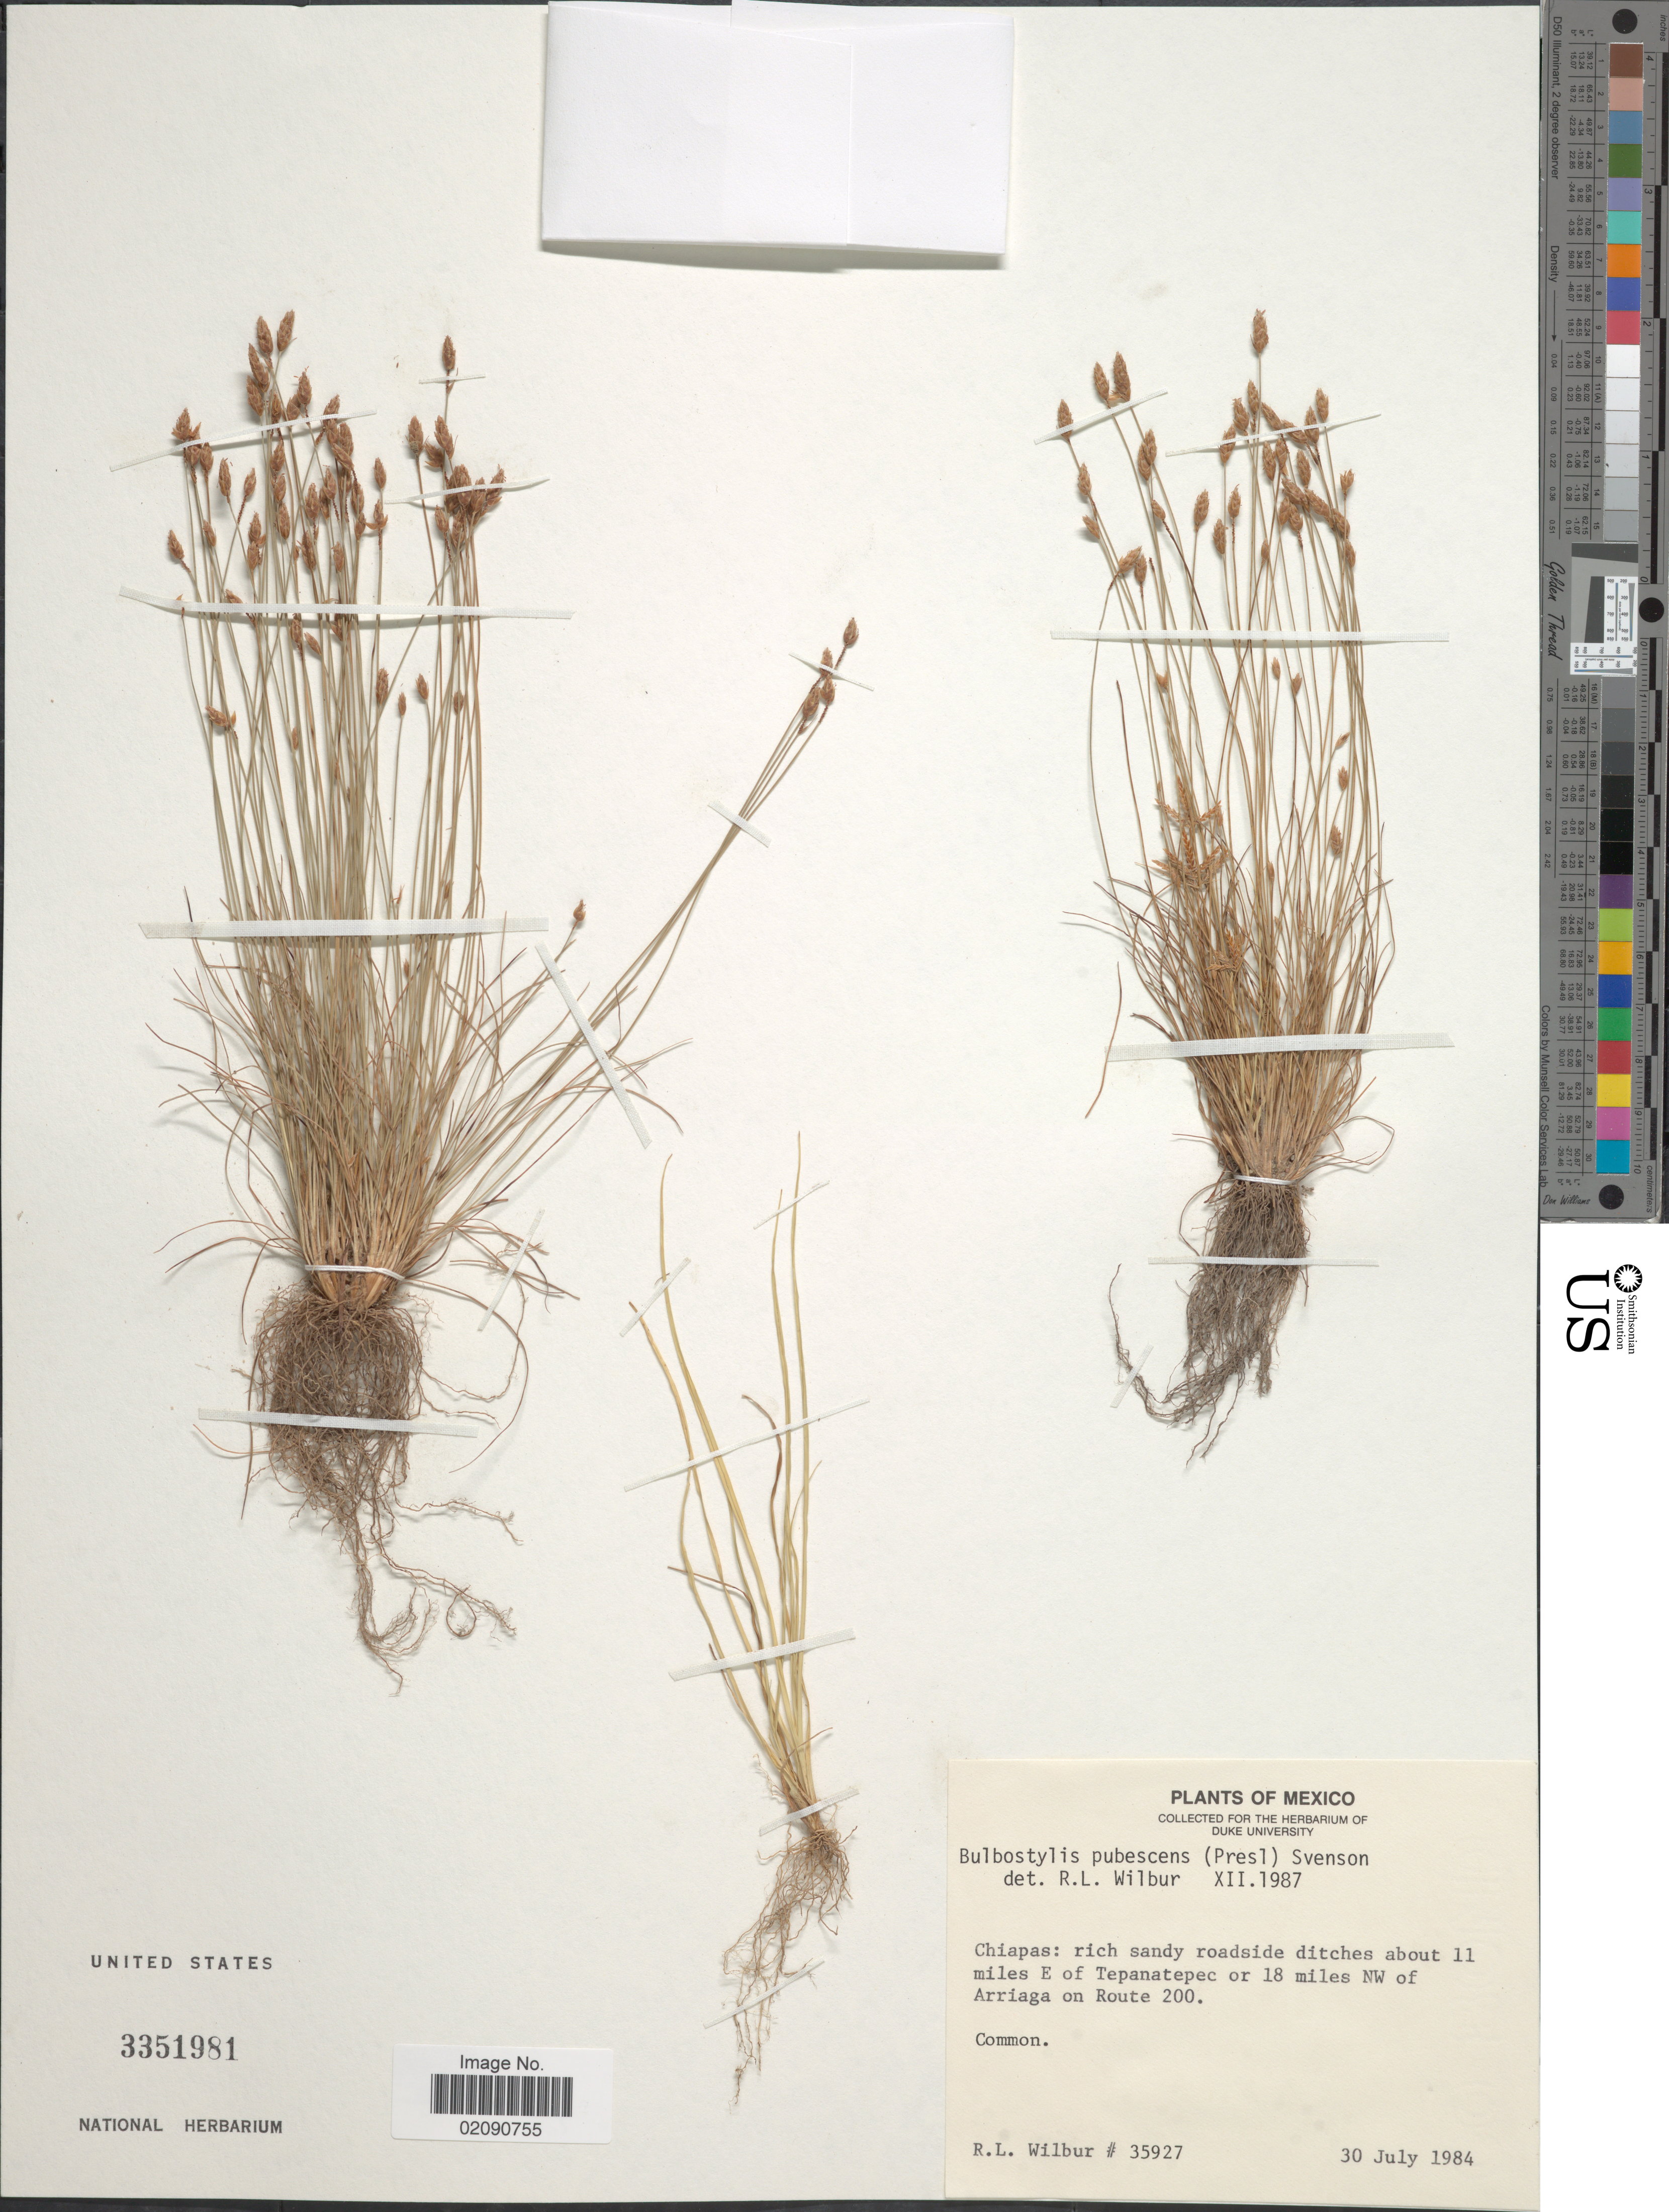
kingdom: Plantae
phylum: Tracheophyta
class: Liliopsida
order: Poales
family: Cyperaceae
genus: Bulbostylis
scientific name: Bulbostylis pubescens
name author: (J. Presl & C. Presl) Svenson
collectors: R. L. Wilbur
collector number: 35927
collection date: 1984-07-30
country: Mexico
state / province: Chiapas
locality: Chiapas: rich sandy roadside ditches about 11 miles E of Tepanatepec or 18 miles NW of Arriaga on Route 200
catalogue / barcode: US 3351981